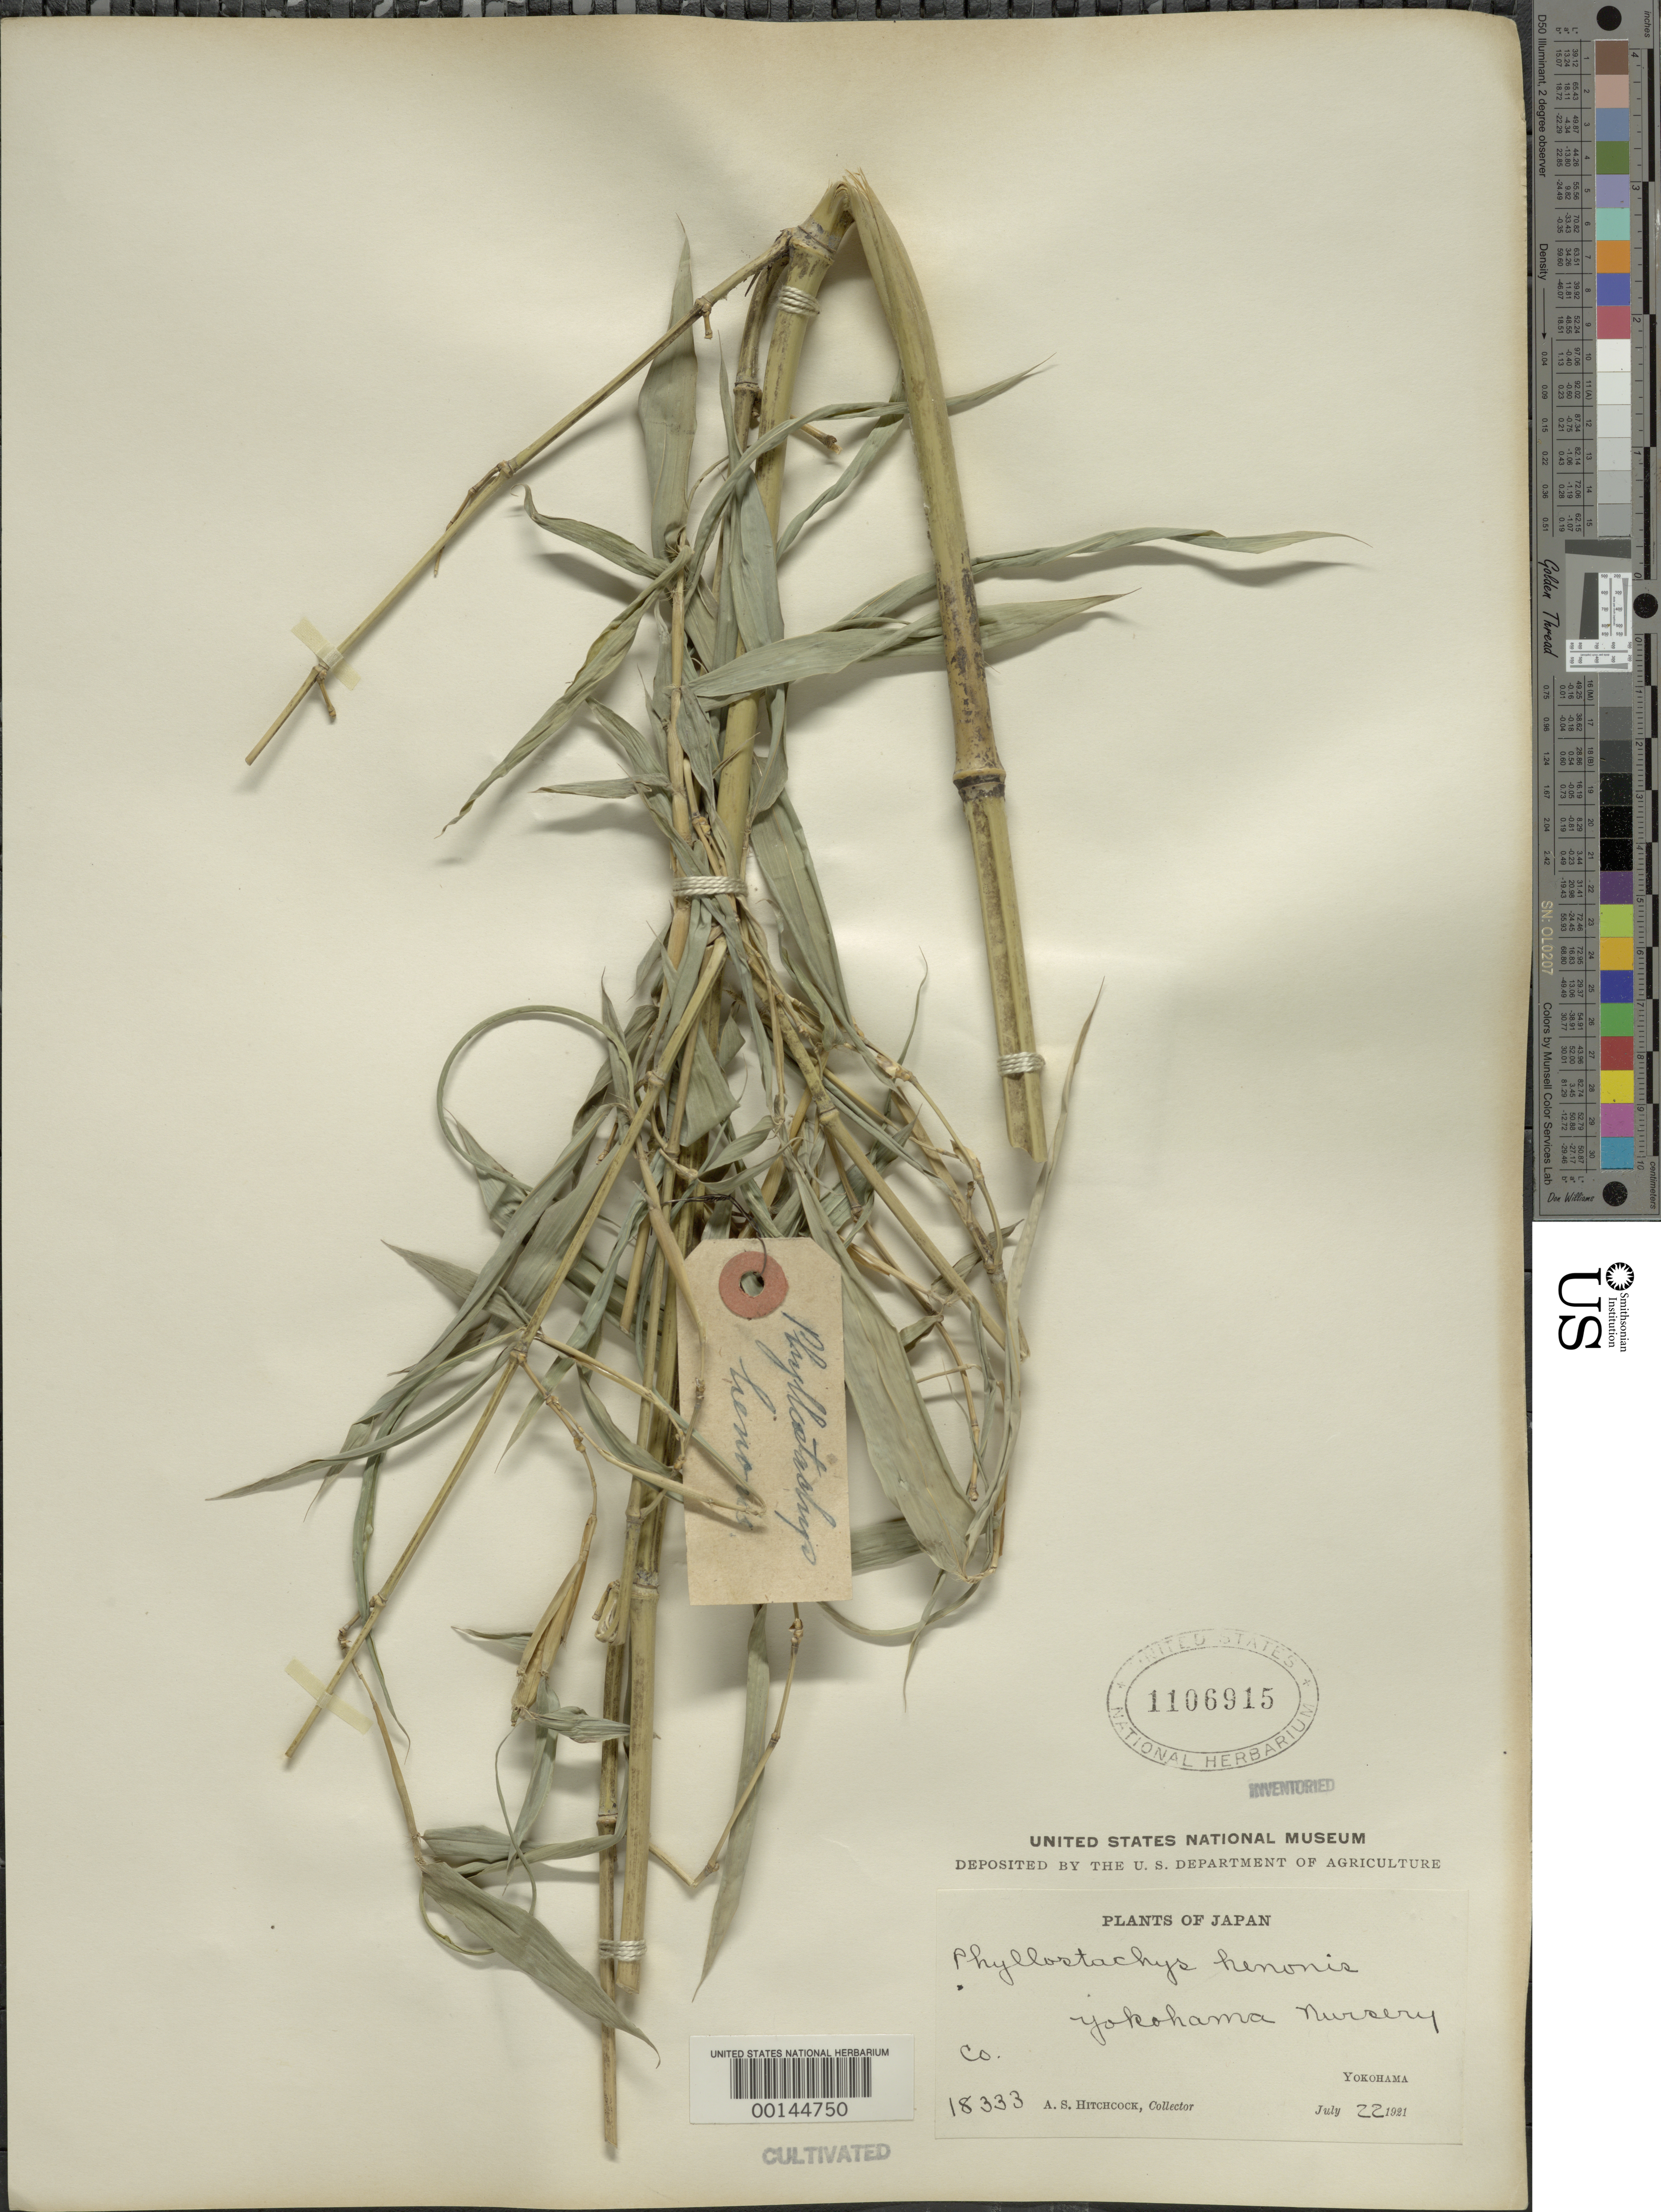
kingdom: Plantae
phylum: Tracheophyta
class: Liliopsida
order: Poales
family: Poaceae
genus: Phyllostachys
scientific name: Phyllostachys nigra var. henonis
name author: (Mitford) Stapf ex Rendle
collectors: A. S. Hitchcock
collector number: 18333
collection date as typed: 22 Jul 1921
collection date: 1921-07-22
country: Japan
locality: Yokohama, yokohama nursery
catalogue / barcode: US 1106915